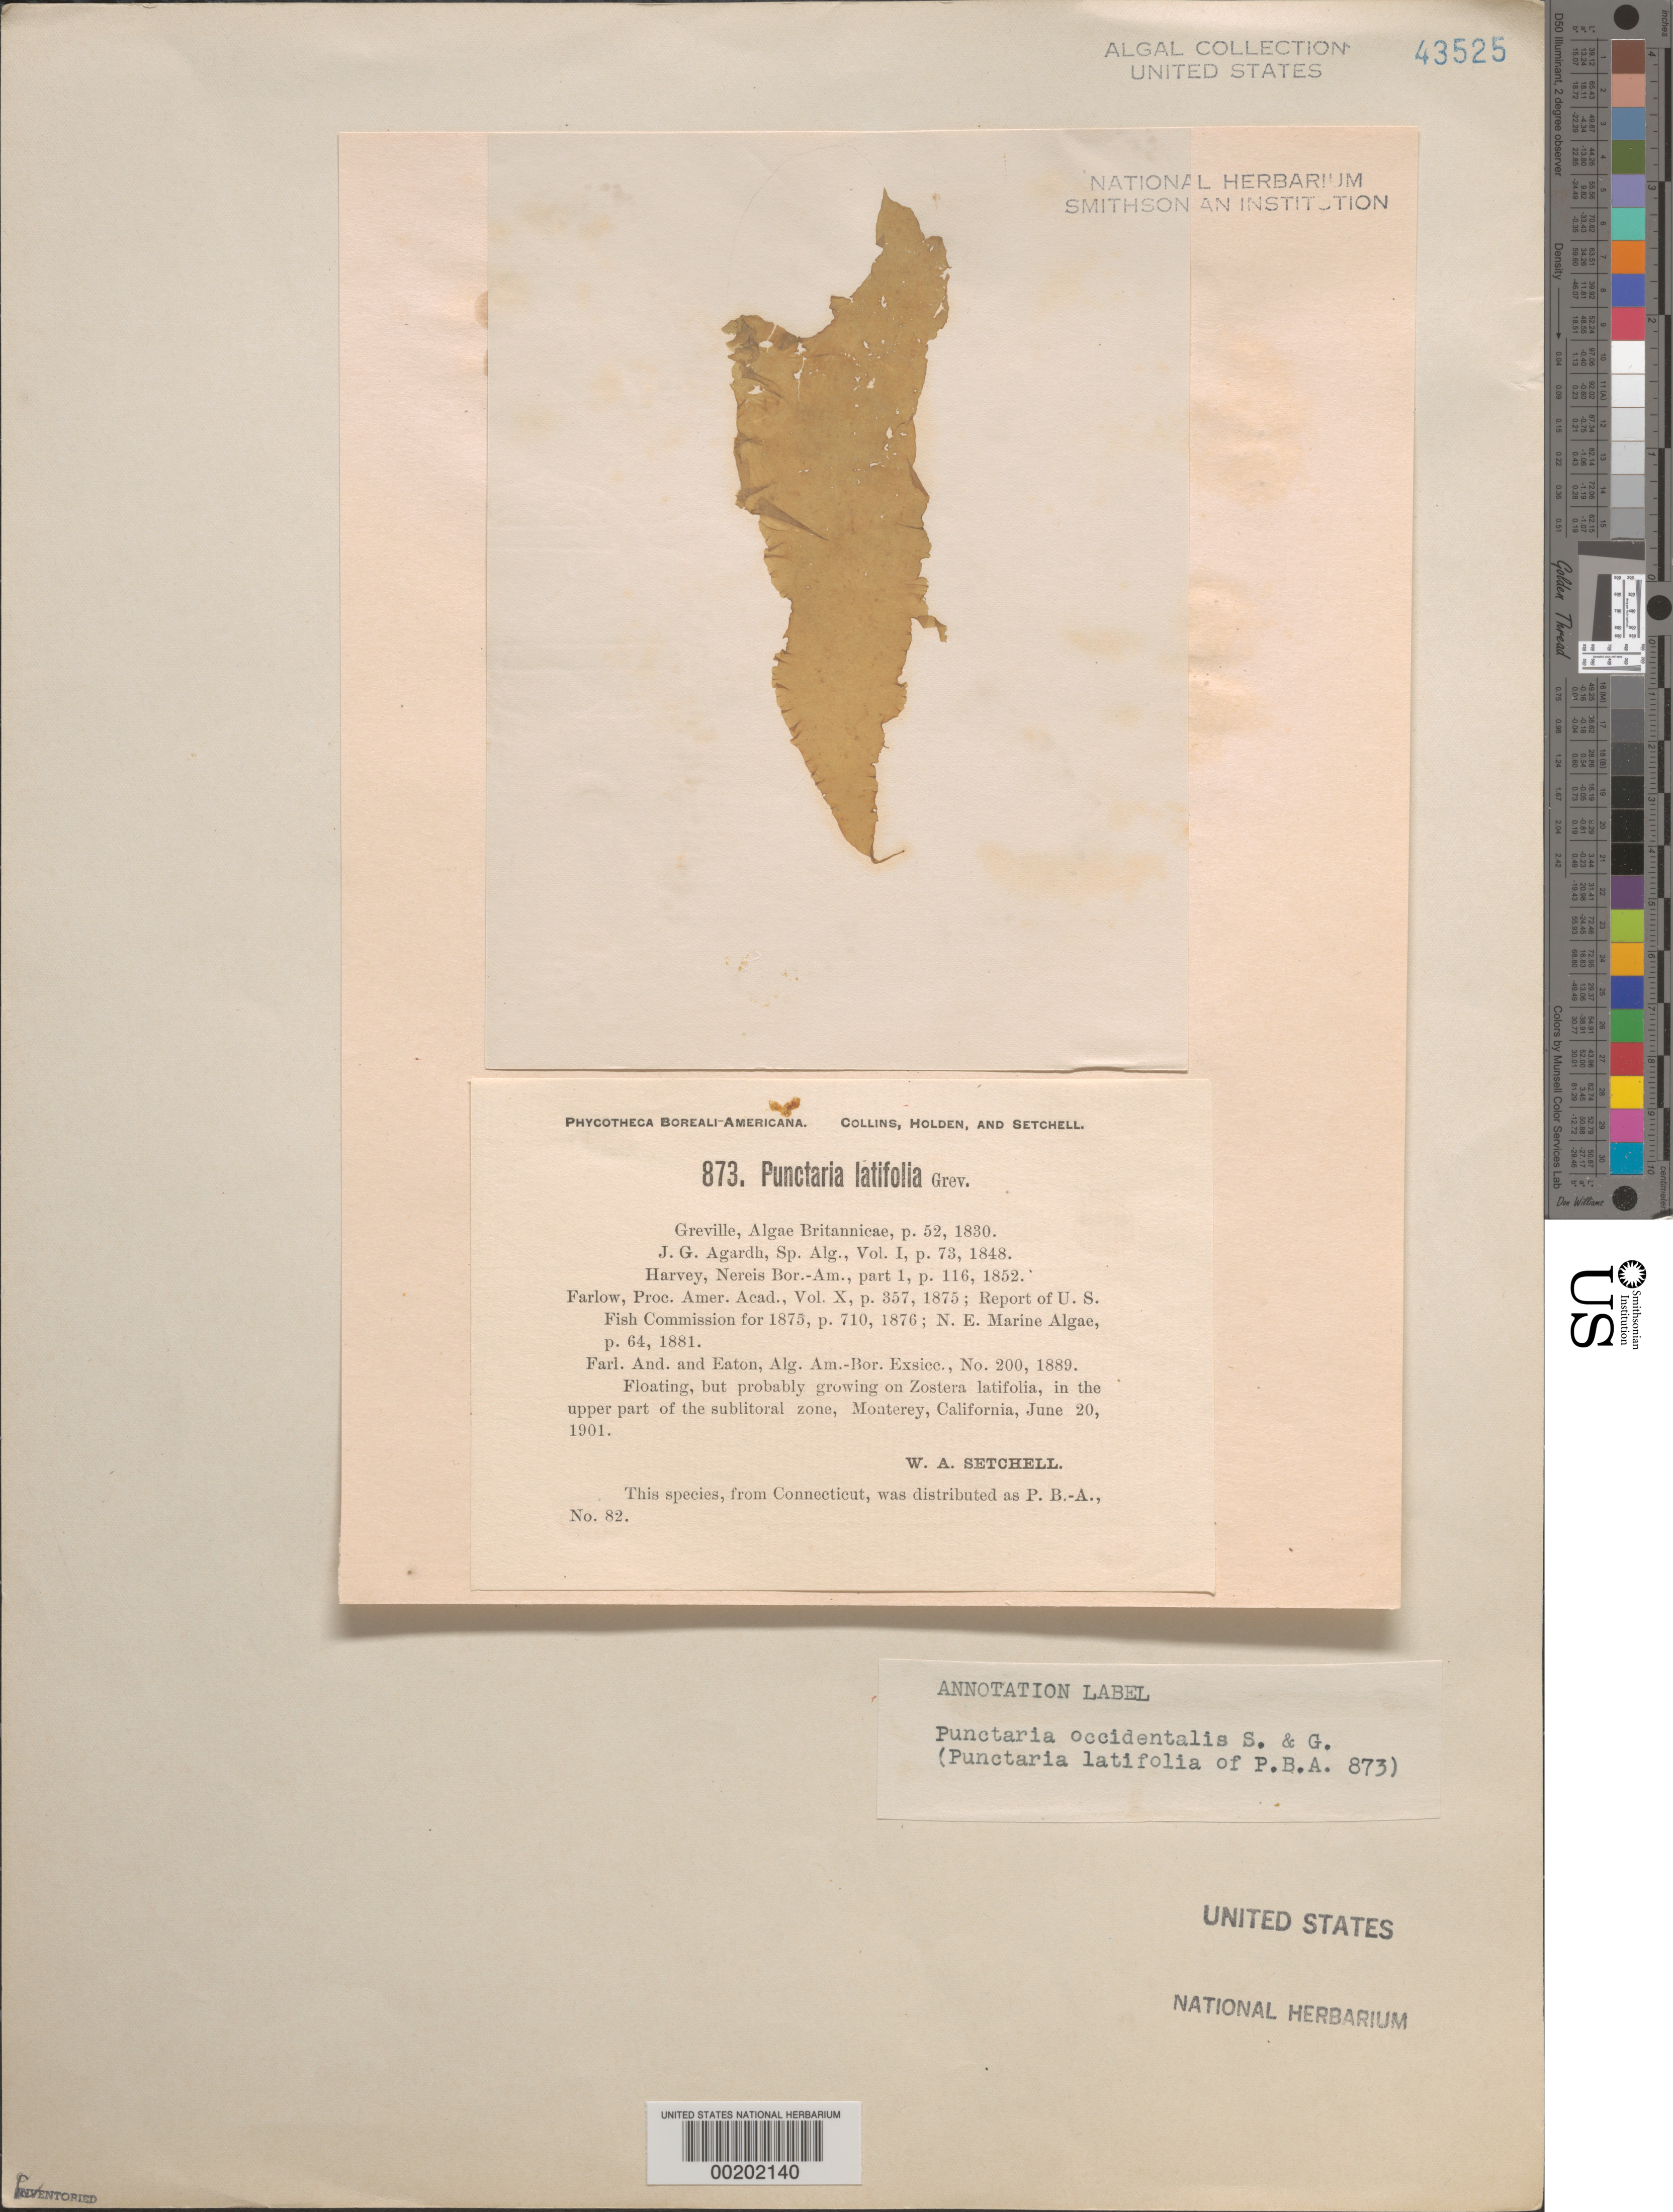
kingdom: Chromista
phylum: Ochrophyta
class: Phaeophyceae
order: Dictyosiphonales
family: Punctariaceae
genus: Punctaria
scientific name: Punctaria latifolia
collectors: W. Setchell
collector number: PB-A 873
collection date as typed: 20 Jun 1901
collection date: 1901-06-20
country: United States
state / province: California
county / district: Monterey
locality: Monterey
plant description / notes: Collins, Holden & Setchell, Phycotheca Boreali-Americana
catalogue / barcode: US 43525